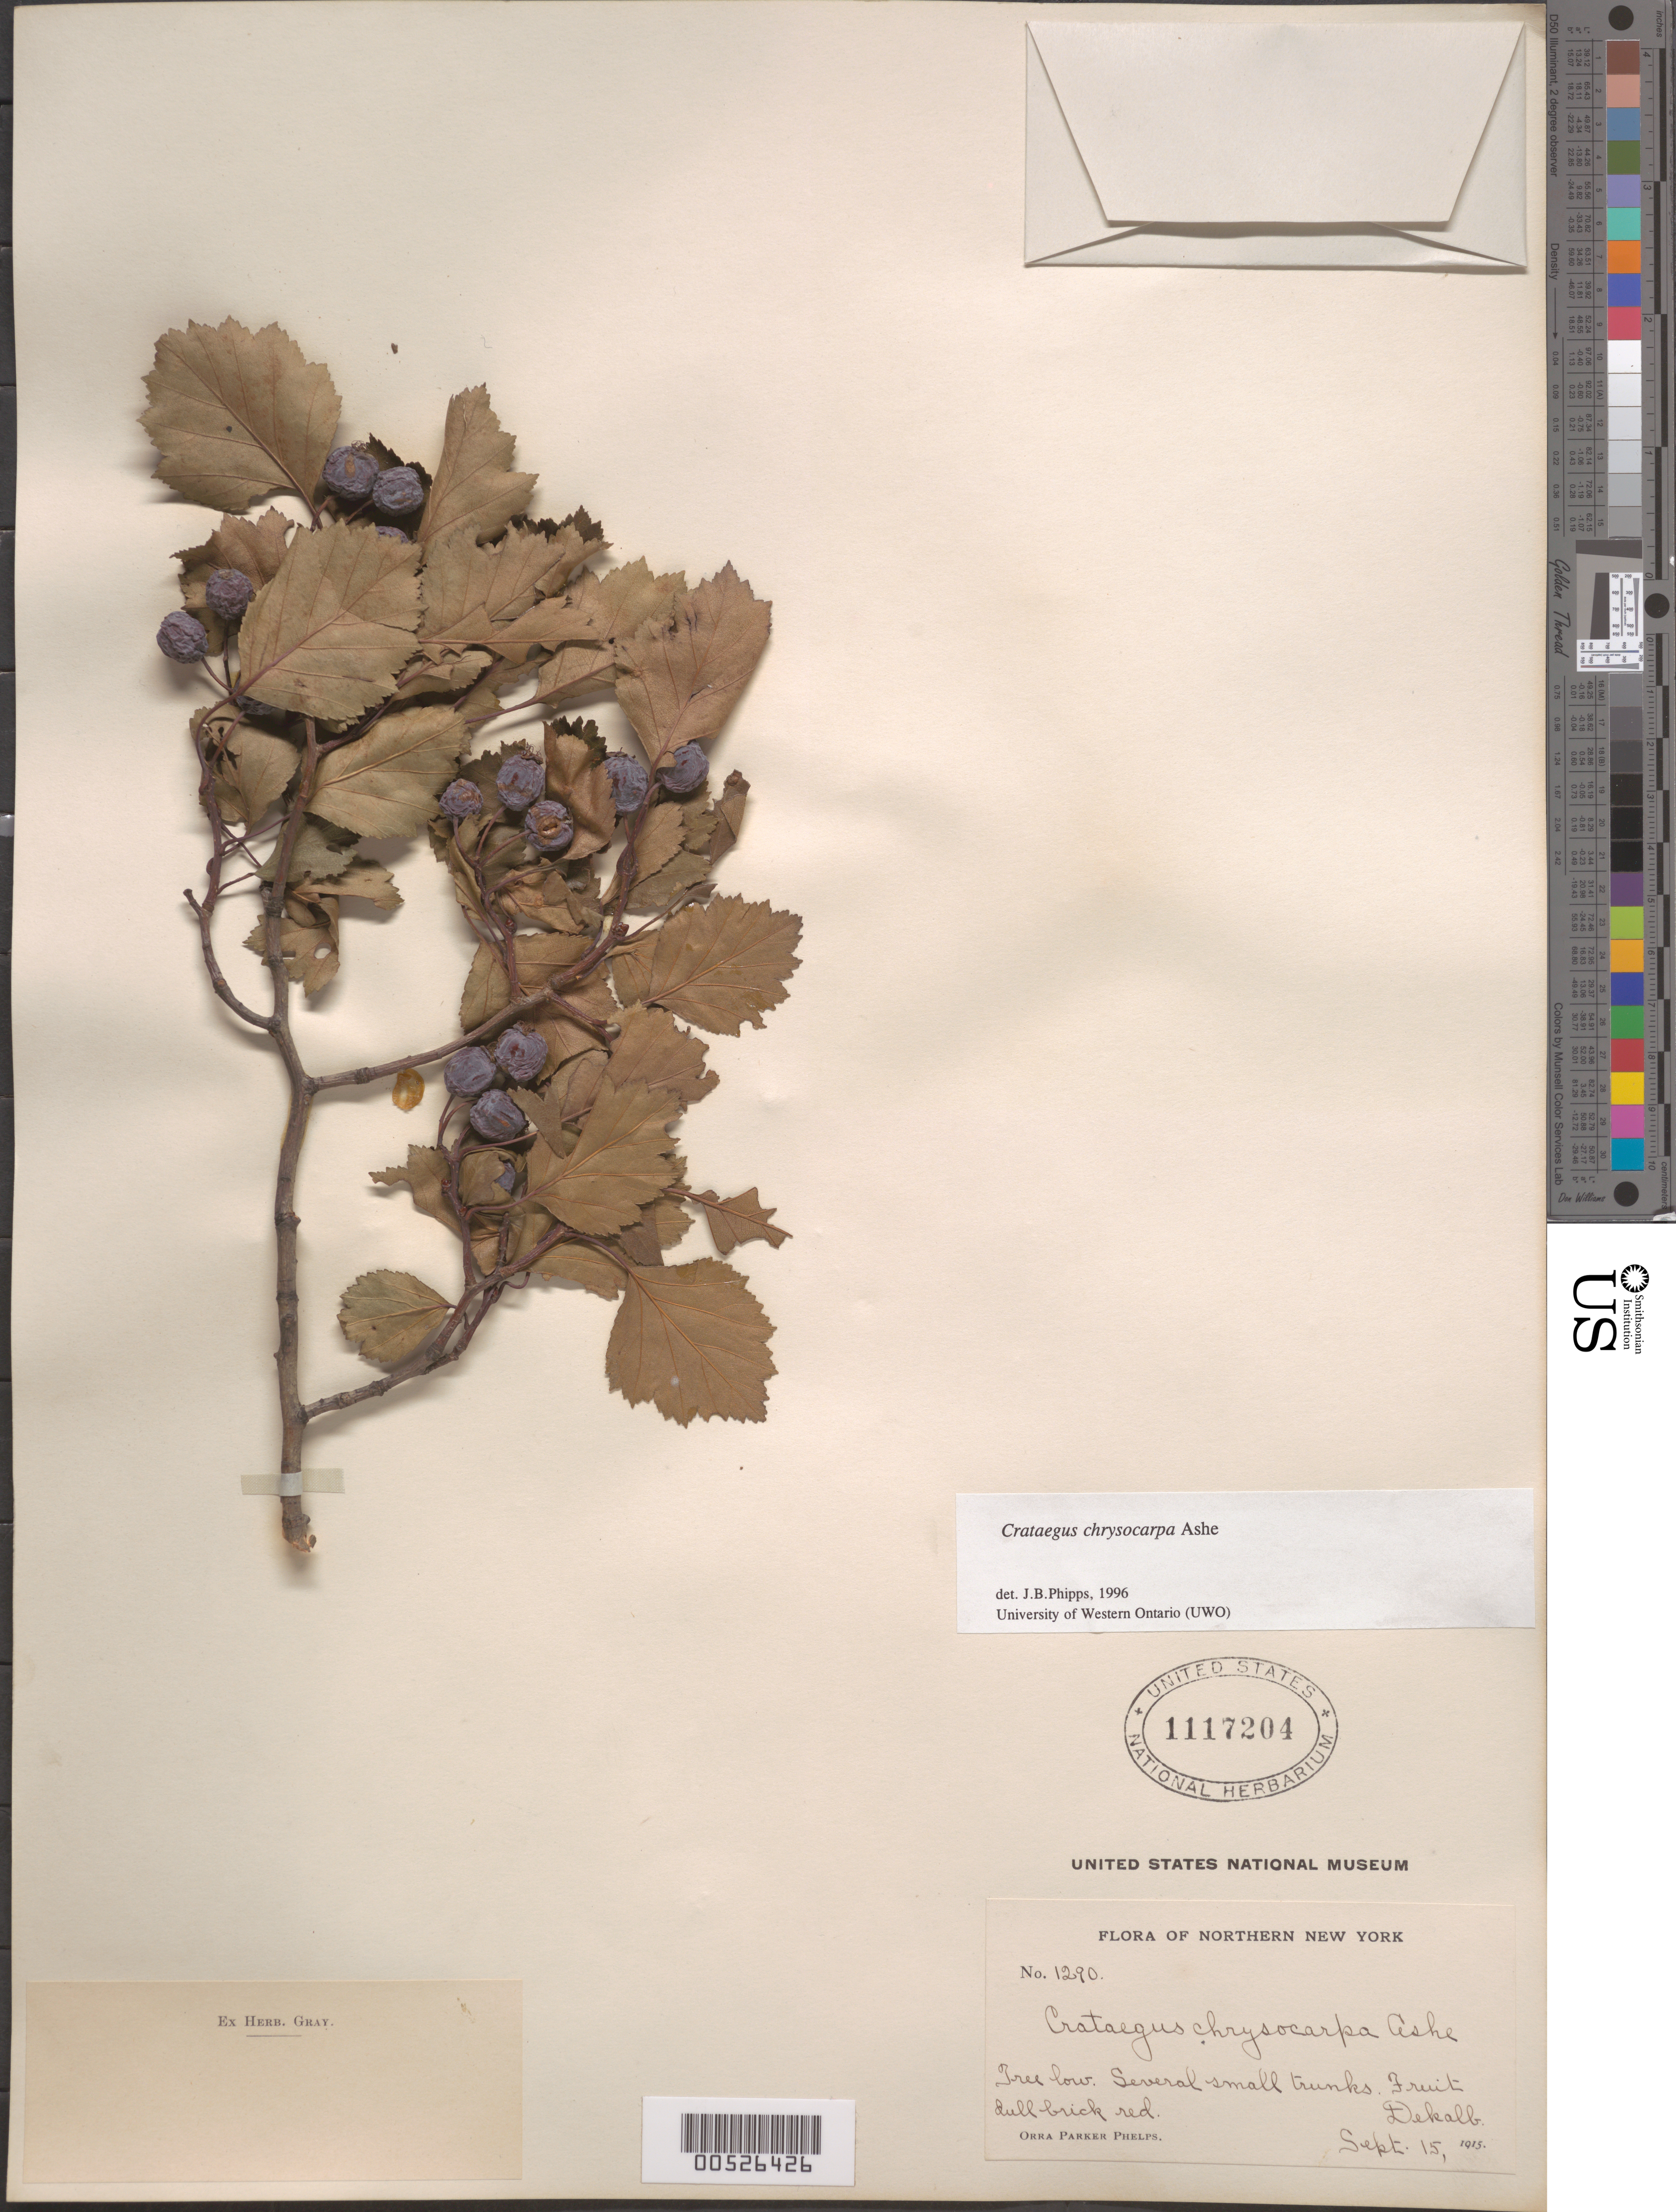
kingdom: Plantae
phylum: Tracheophyta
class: Magnoliopsida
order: Rosales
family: Rosaceae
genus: Crataegus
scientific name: Crataegus chrysocarpa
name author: Ashe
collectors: O. P. Phelps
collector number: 1290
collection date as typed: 15 Sep 1915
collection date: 1915-09-15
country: United States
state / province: New York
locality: DeKalb, northern New York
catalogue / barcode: US 1117204